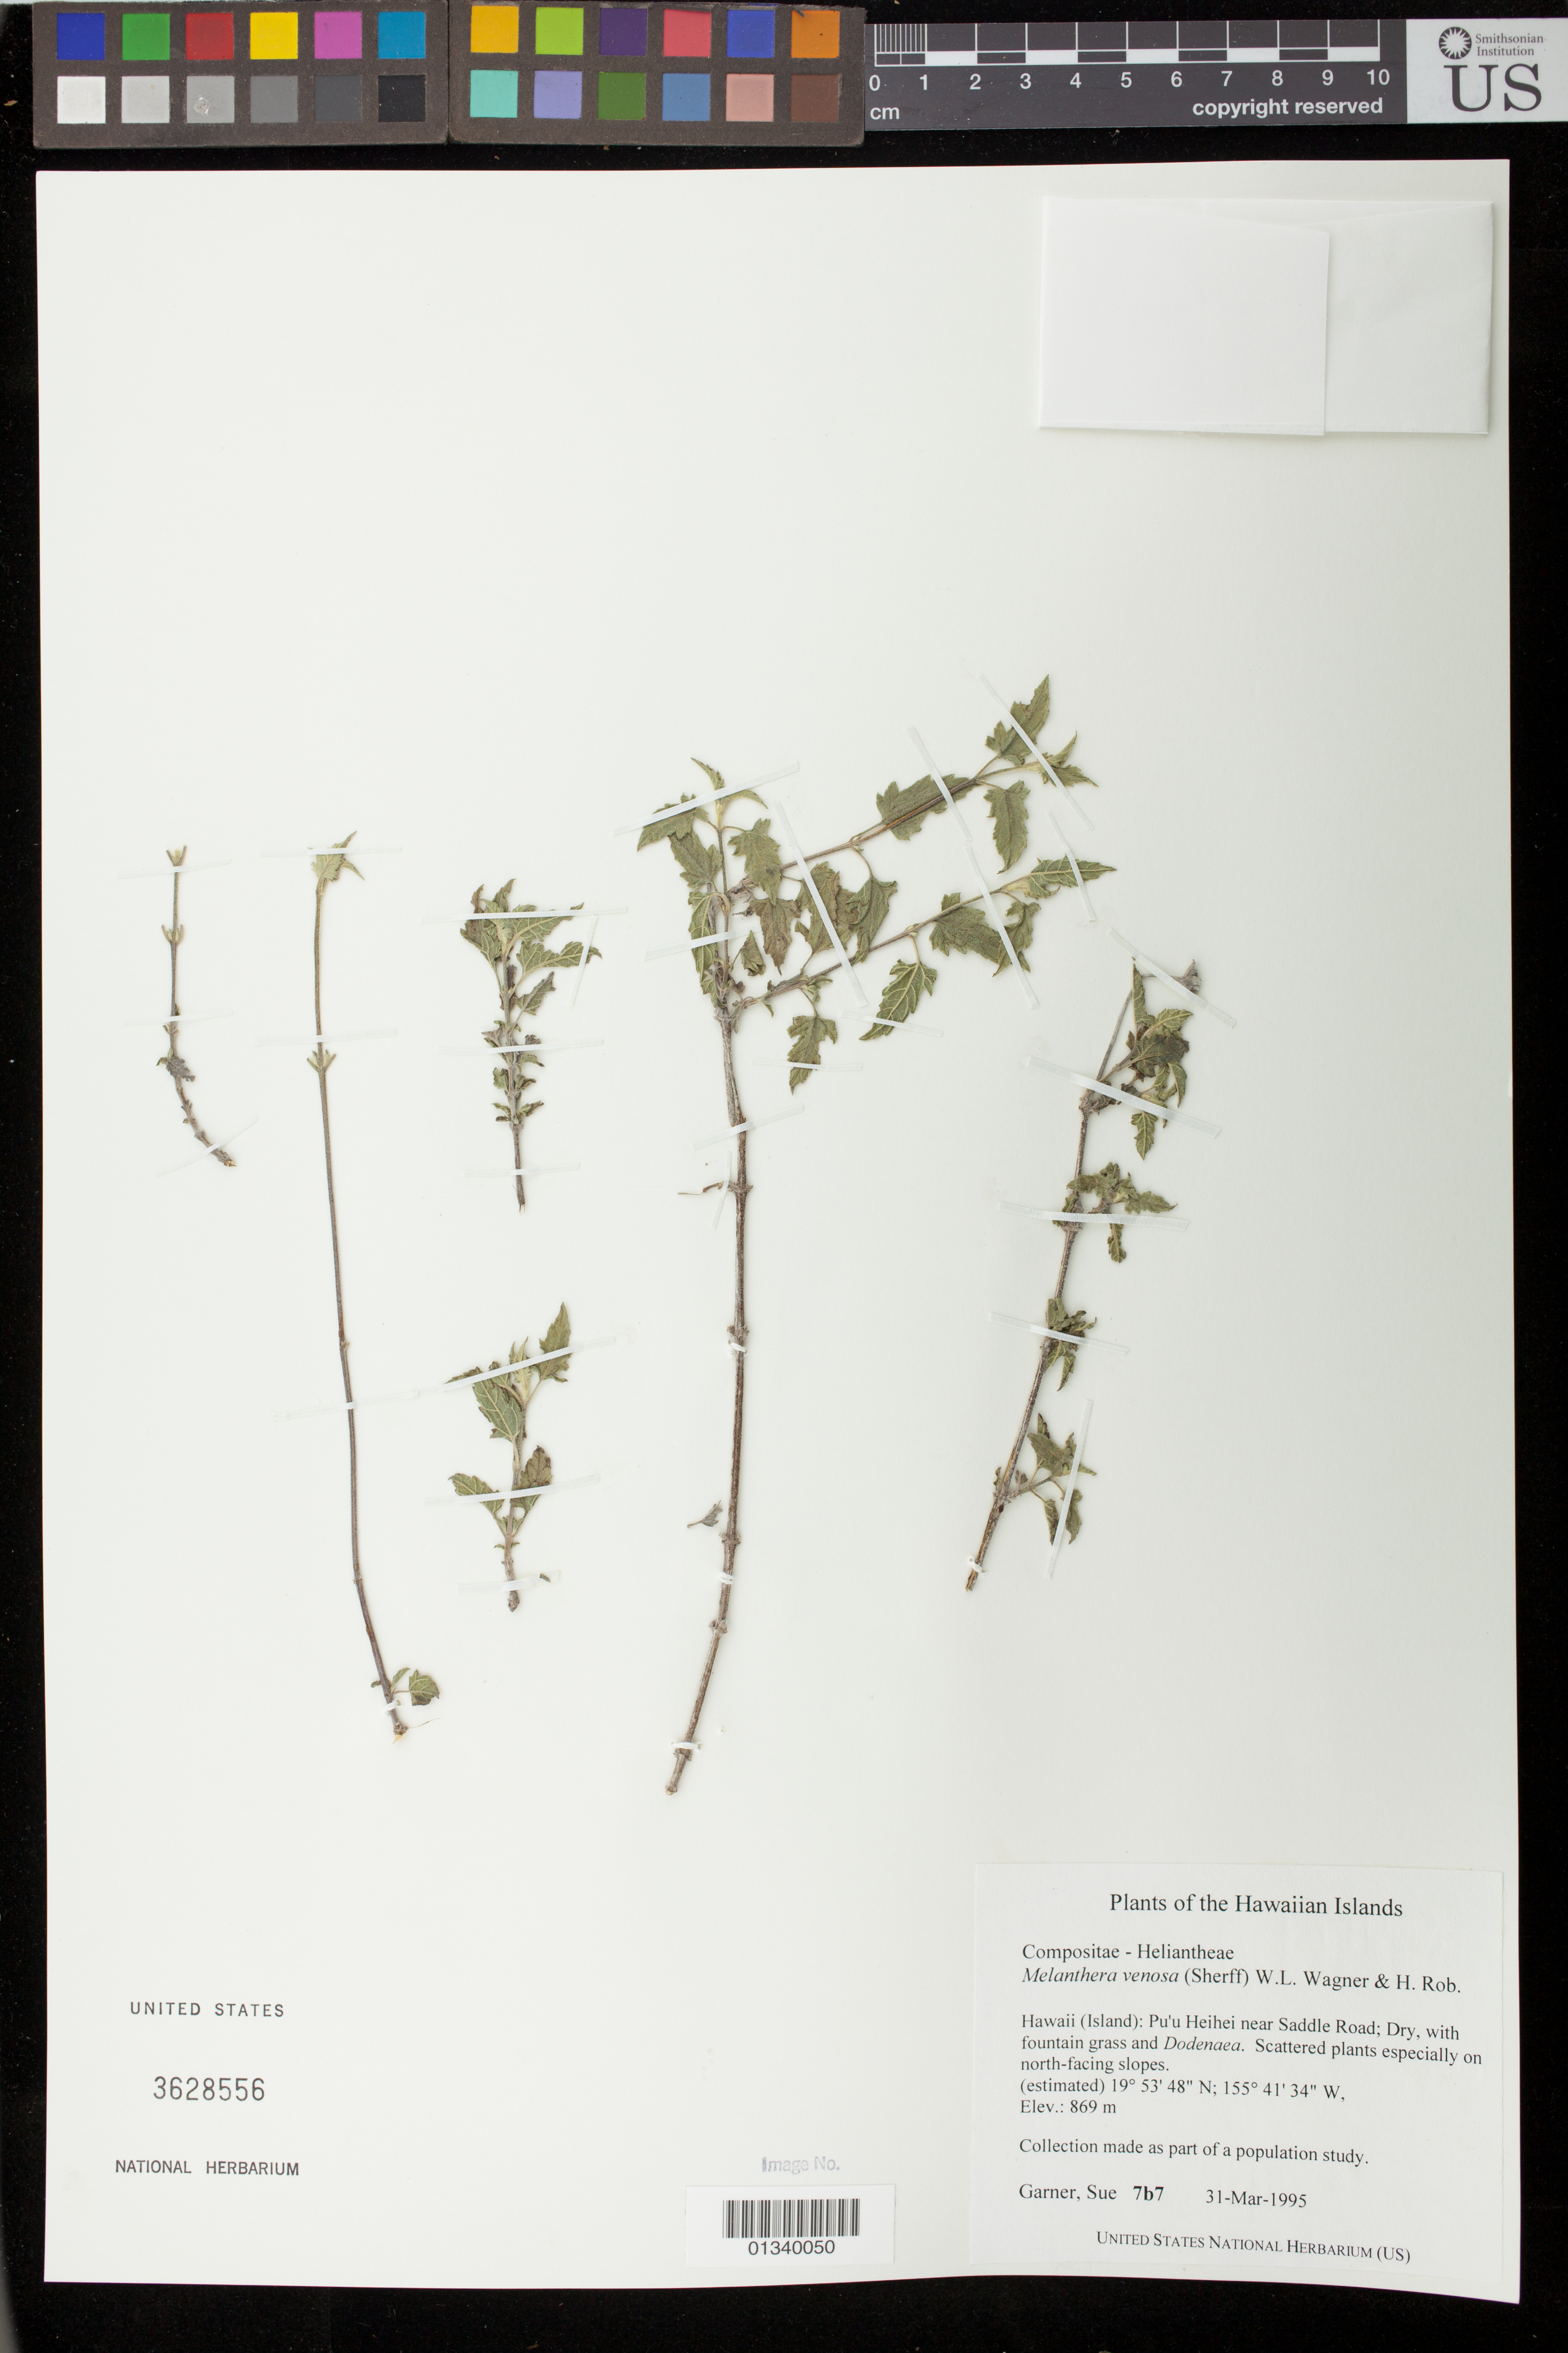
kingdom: Plantae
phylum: Tracheophyta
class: Magnoliopsida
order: Asterales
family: Asteraceae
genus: Wollastonia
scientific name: Wollastonia venosa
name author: (Sherff) Orchard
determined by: Wagner, W. L., (BOT), Smithsonian Institution - National Museum of Natural History (UNITED STATES)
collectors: S. Garner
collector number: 7b7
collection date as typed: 31 March 1995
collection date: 1995-03-31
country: United States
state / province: Hawaii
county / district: Hawaii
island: Hawaii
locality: Pu'u Heihei near Saddle Road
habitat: Dry with fountain grass and Dodenaea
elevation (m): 869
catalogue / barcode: US 3628556